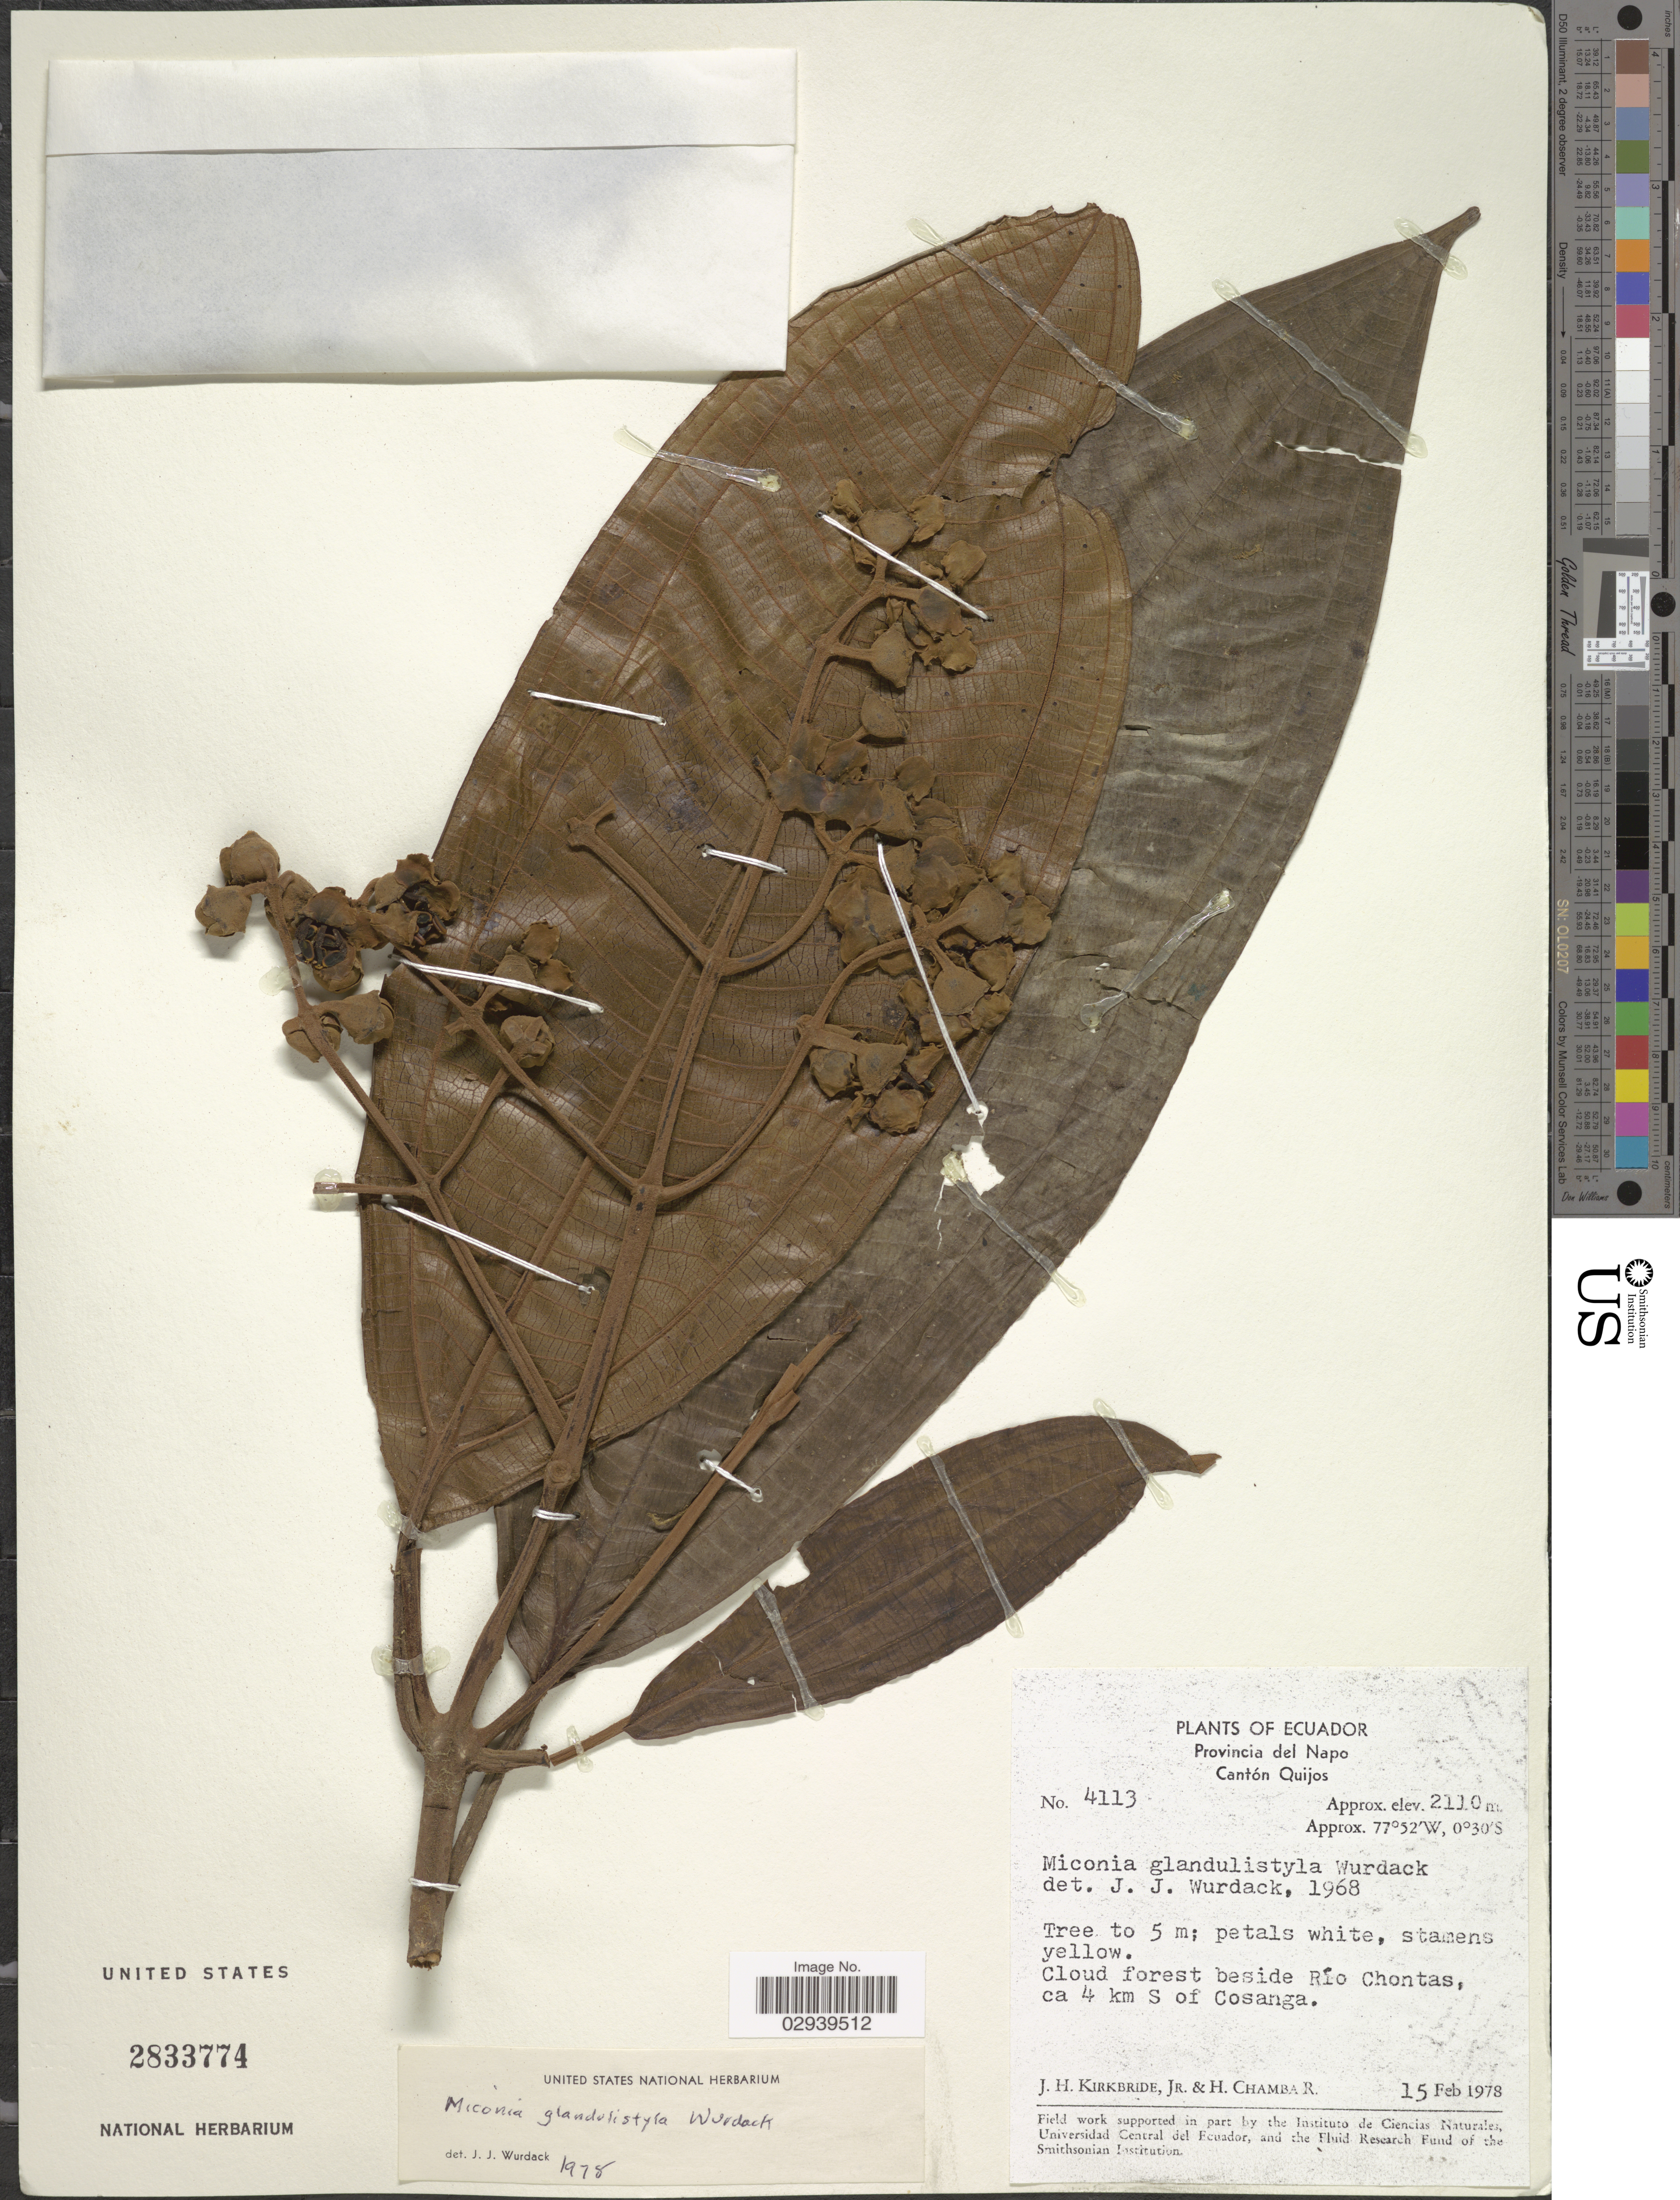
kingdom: Plantae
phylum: Tracheophyta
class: Magnoliopsida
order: Myrtales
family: Melastomataceae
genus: Miconia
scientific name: Miconia glandulistyla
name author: Wurdack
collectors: J. H. Kirkbride & H. Chamba R.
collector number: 4113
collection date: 1978-02-15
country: Ecuador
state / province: Napo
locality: Cantón Quijos, Cloud forest beside Rio Chontas, ca 4 km S of Cosanga.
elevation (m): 2110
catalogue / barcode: US 2833774